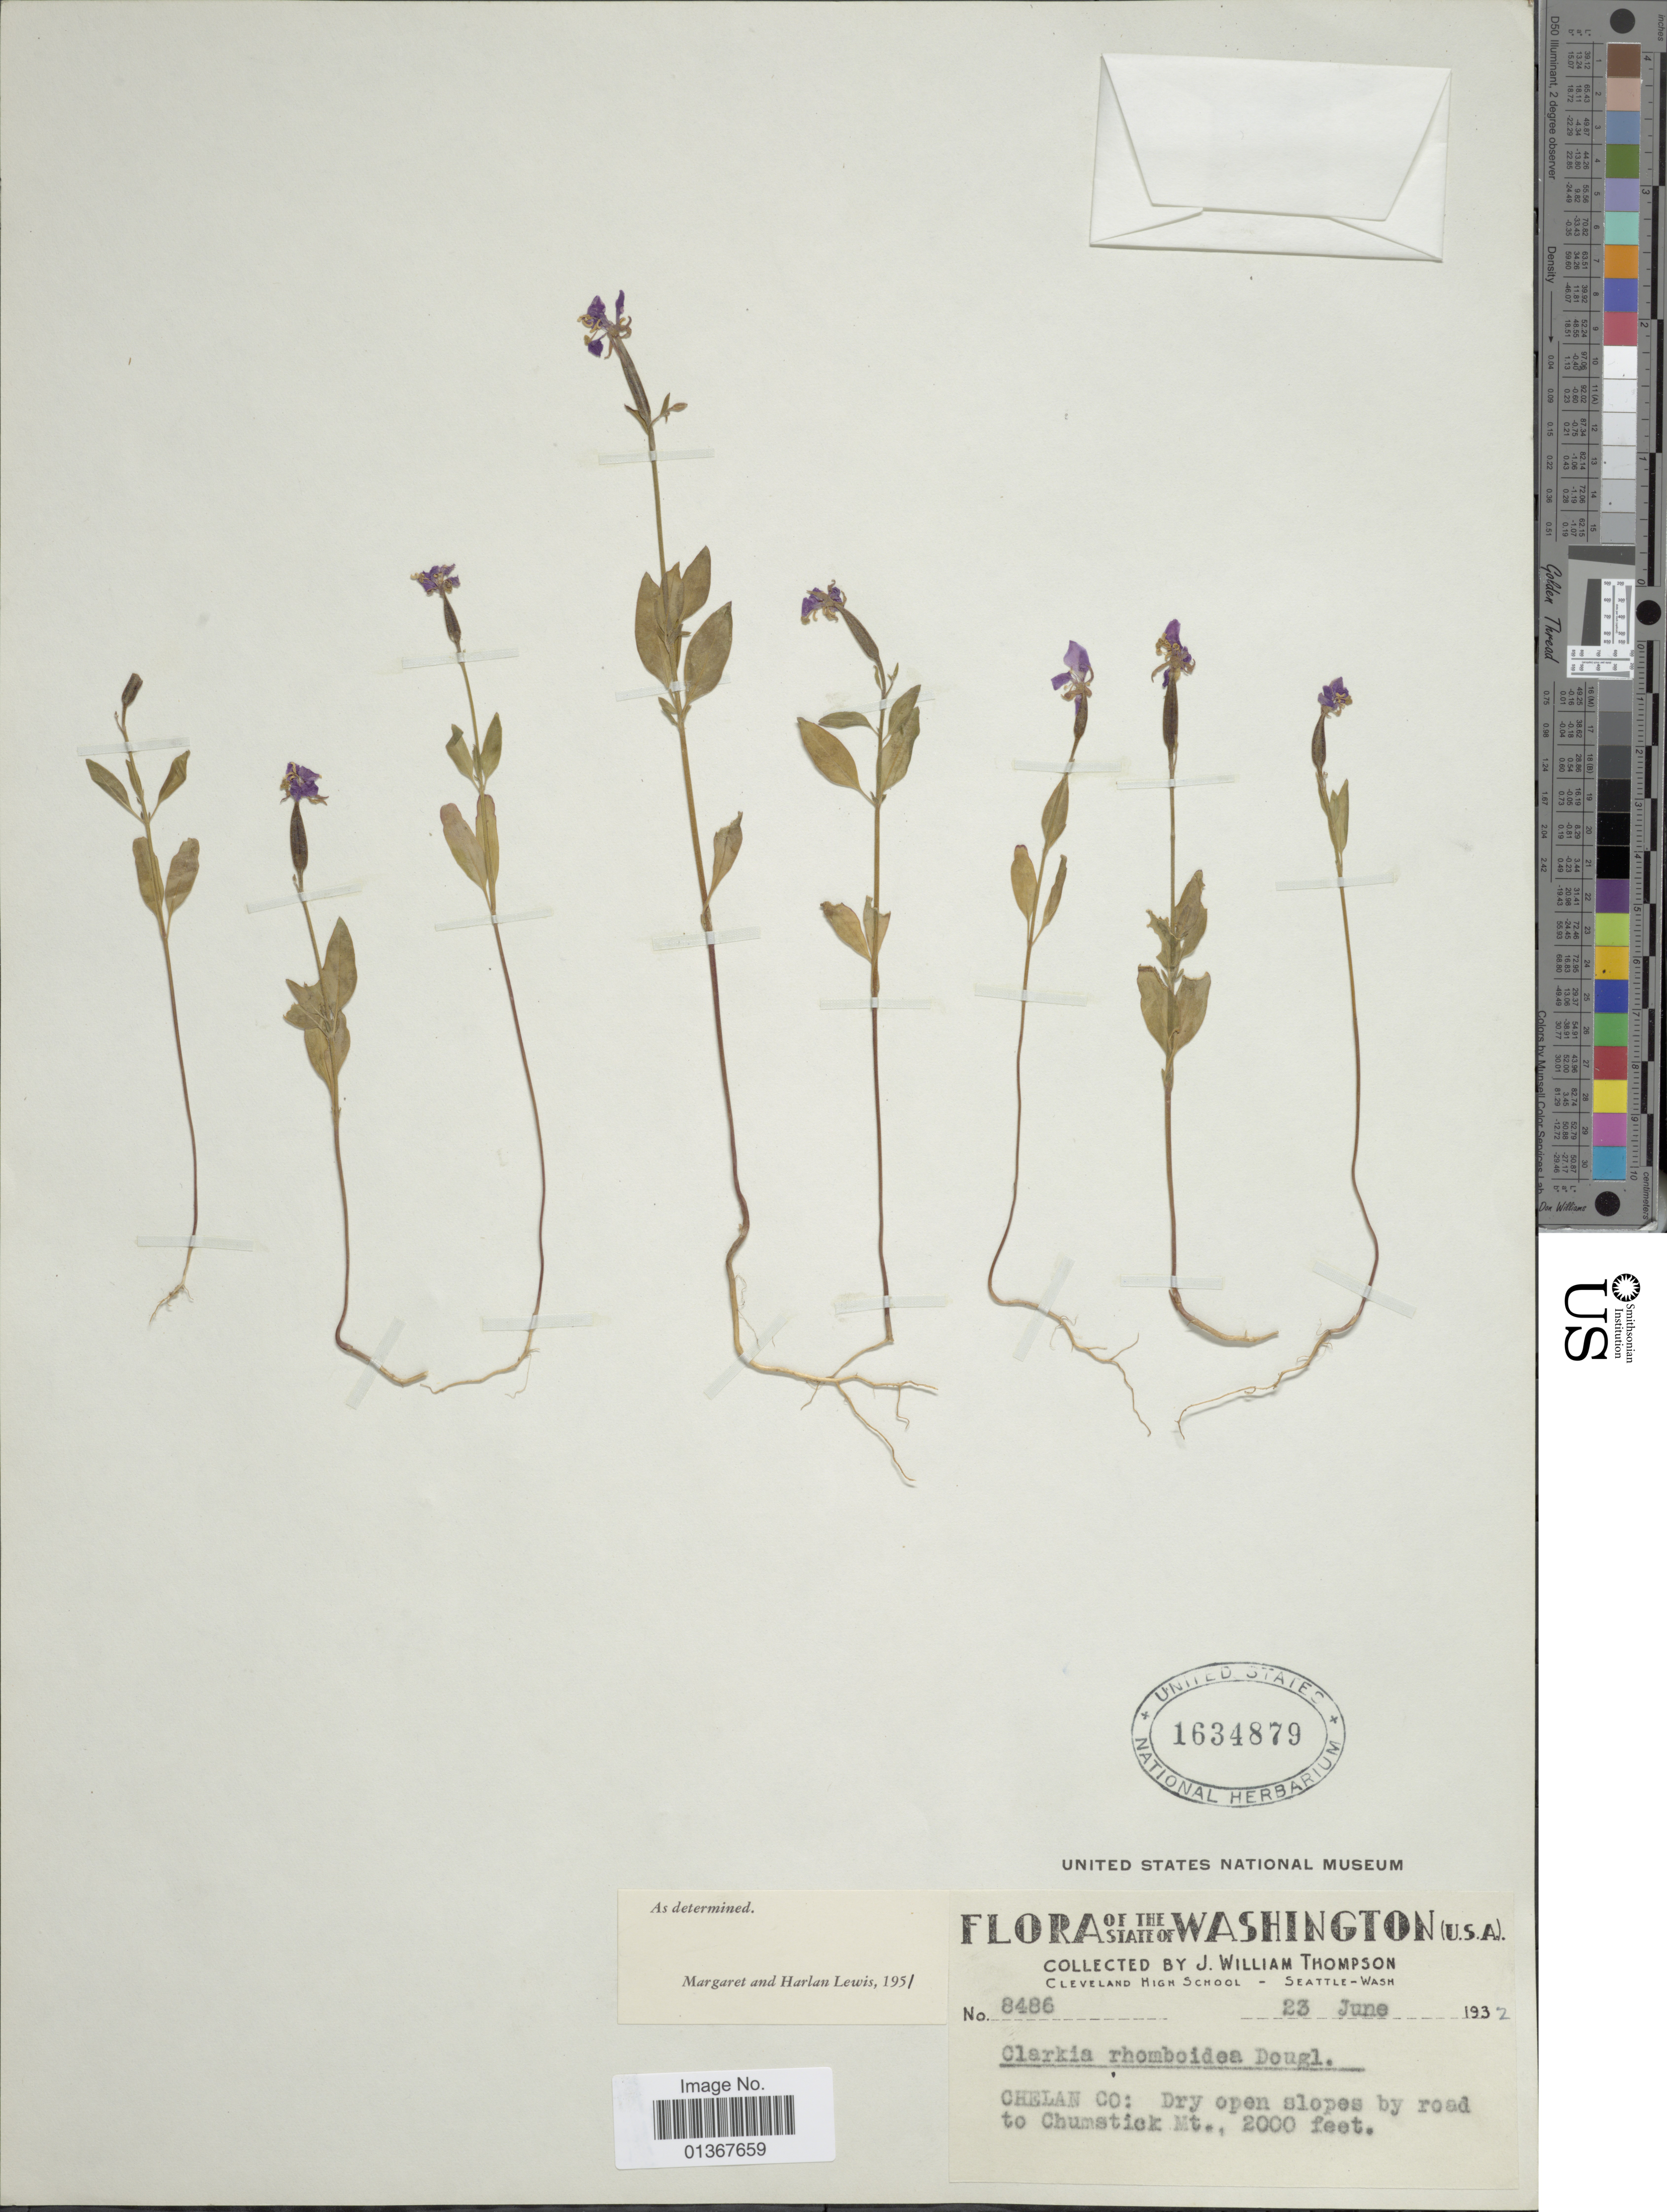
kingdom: Plantae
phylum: Tracheophyta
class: Magnoliopsida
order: Myrtales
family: Onagraceae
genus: Clarkia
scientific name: Clarkia rhomboidea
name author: Douglas ex Hook.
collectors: J. W. Thompson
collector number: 8486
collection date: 1932-06-23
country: United States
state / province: California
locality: Ohelan Co: Dry open slopes by road to Chumstick Mt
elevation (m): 610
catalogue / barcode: US 1634879